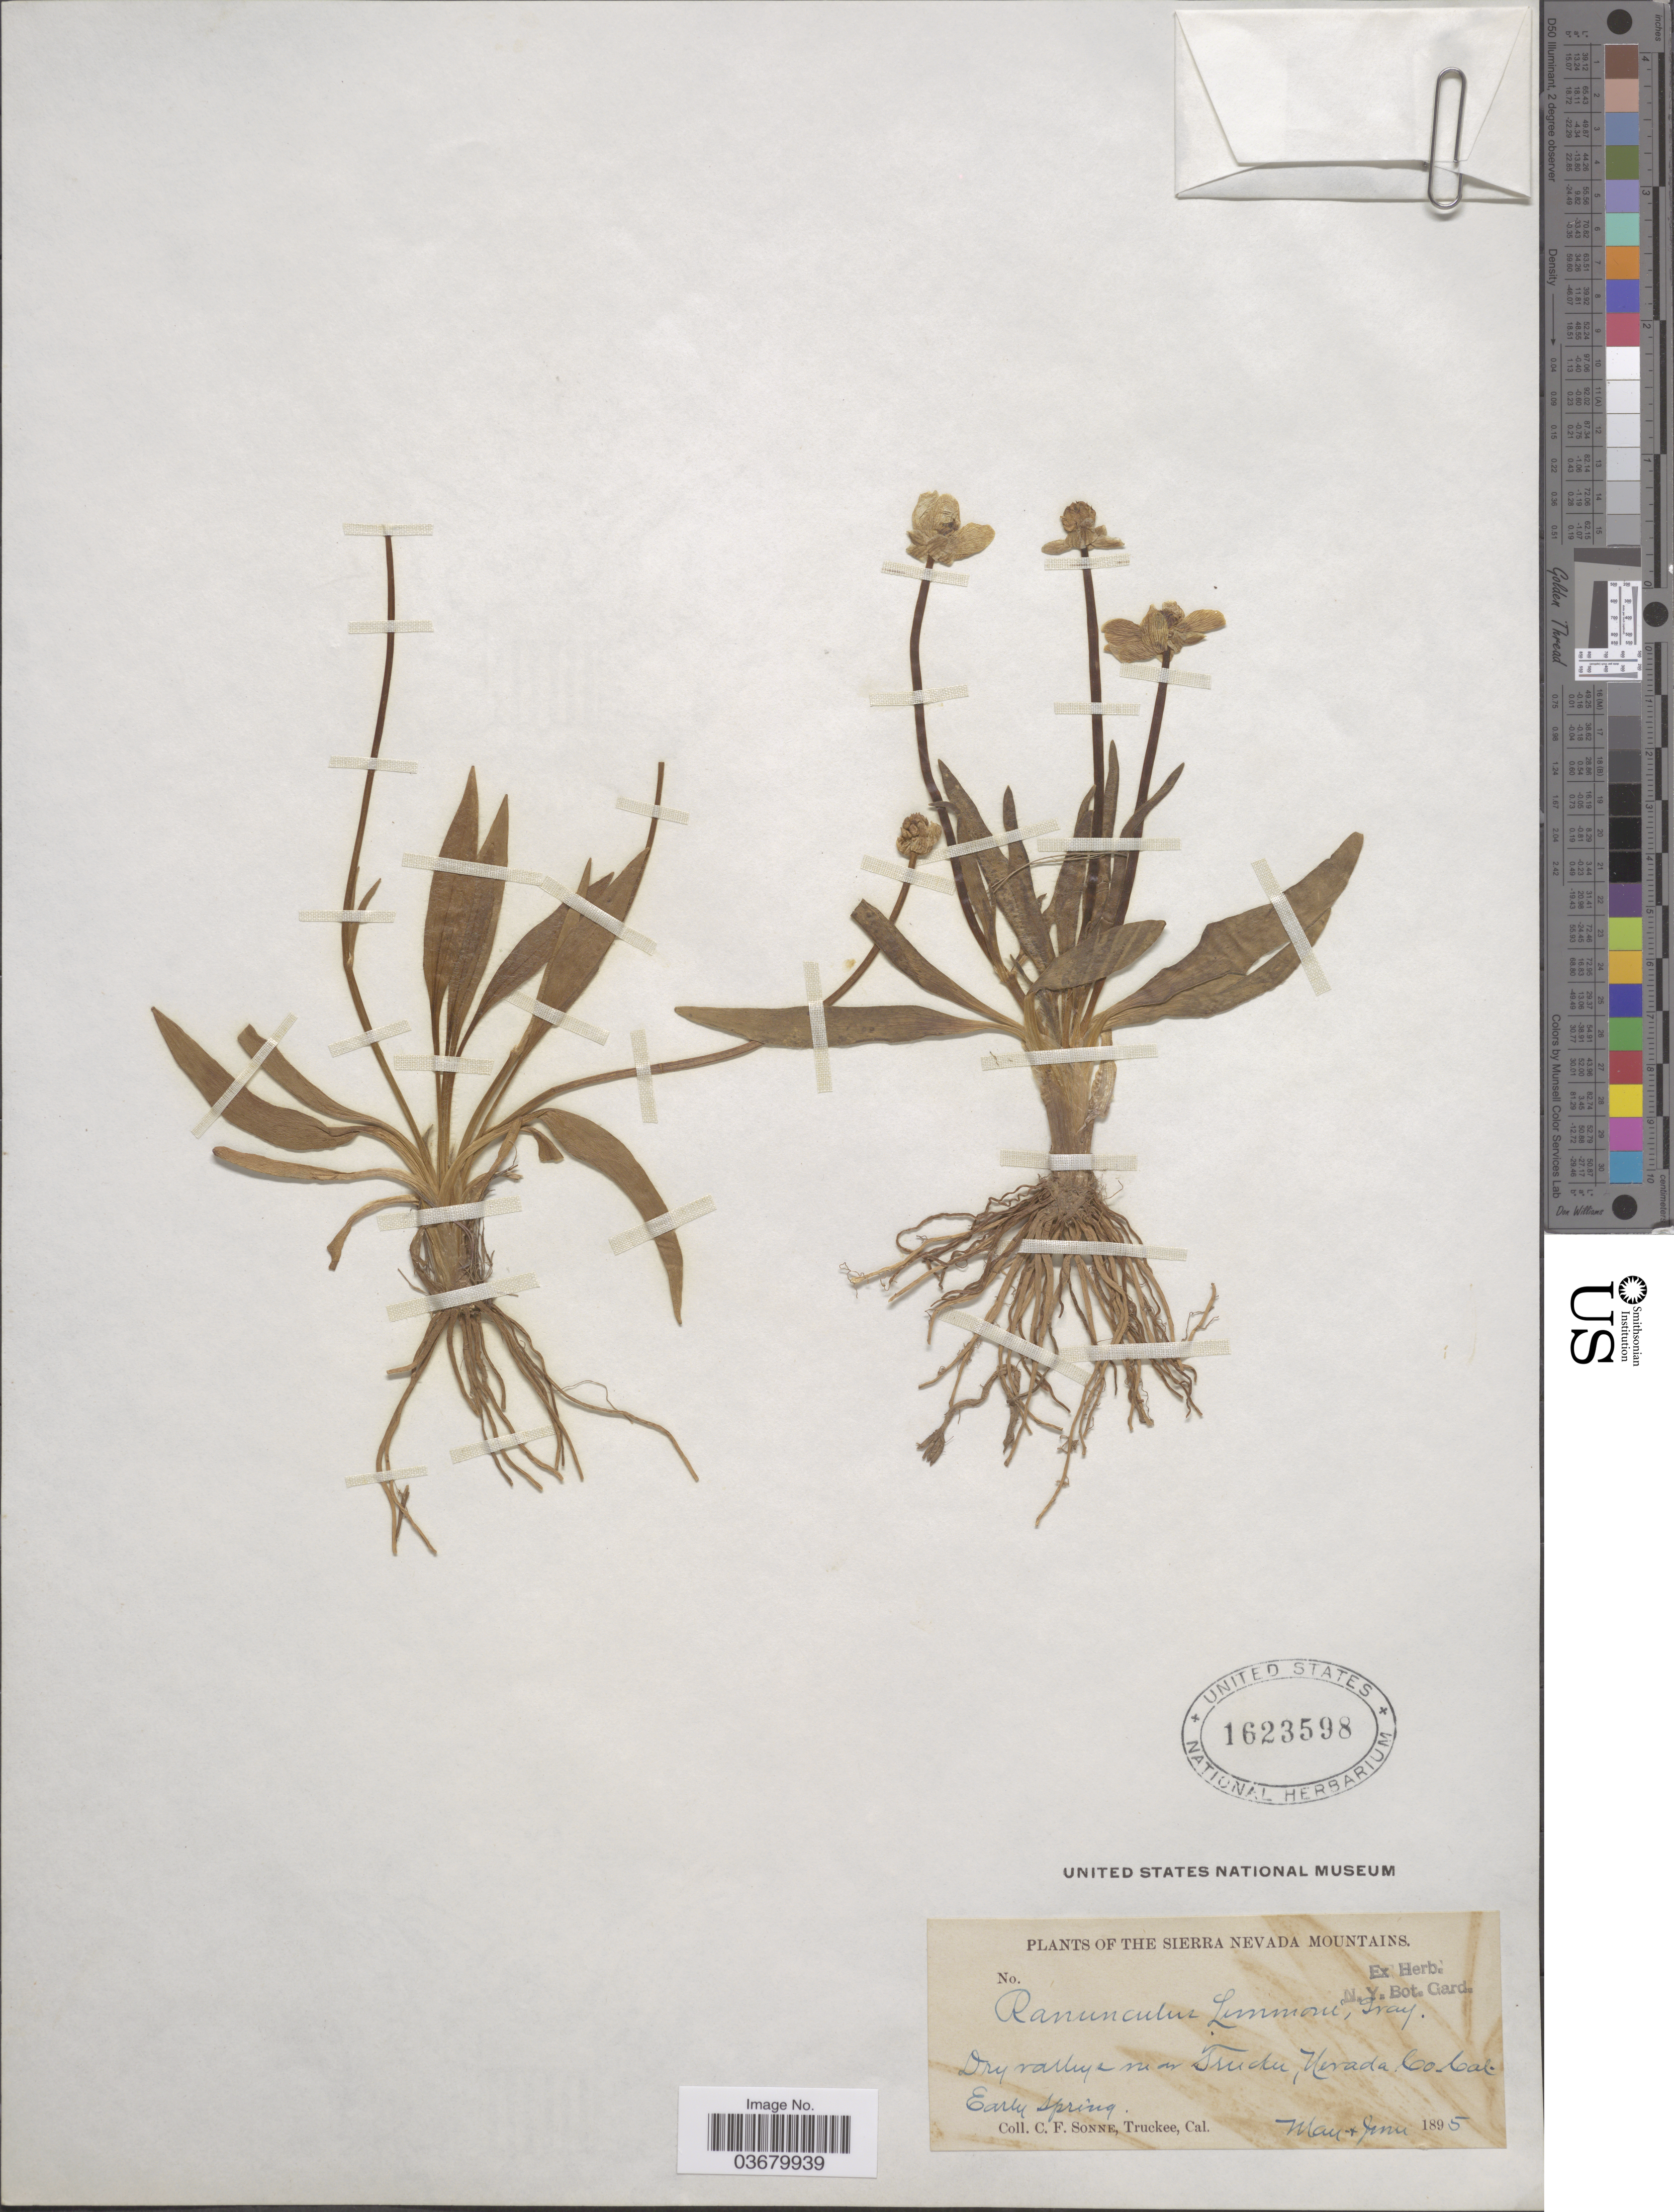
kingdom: Plantae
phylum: Tracheophyta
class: Magnoliopsida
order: Ranunculales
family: Ranunculaceae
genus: Ranunculus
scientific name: Ranunculus alismifolius var. lemmonii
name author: (A. Gray) L.D. Benson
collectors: C. Sonne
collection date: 1895-05/1895-06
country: United States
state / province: California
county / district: Nevada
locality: The Sierra Nevada Mountains. Dry valleys near Truckee, Nevada Co.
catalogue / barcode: US 1623598